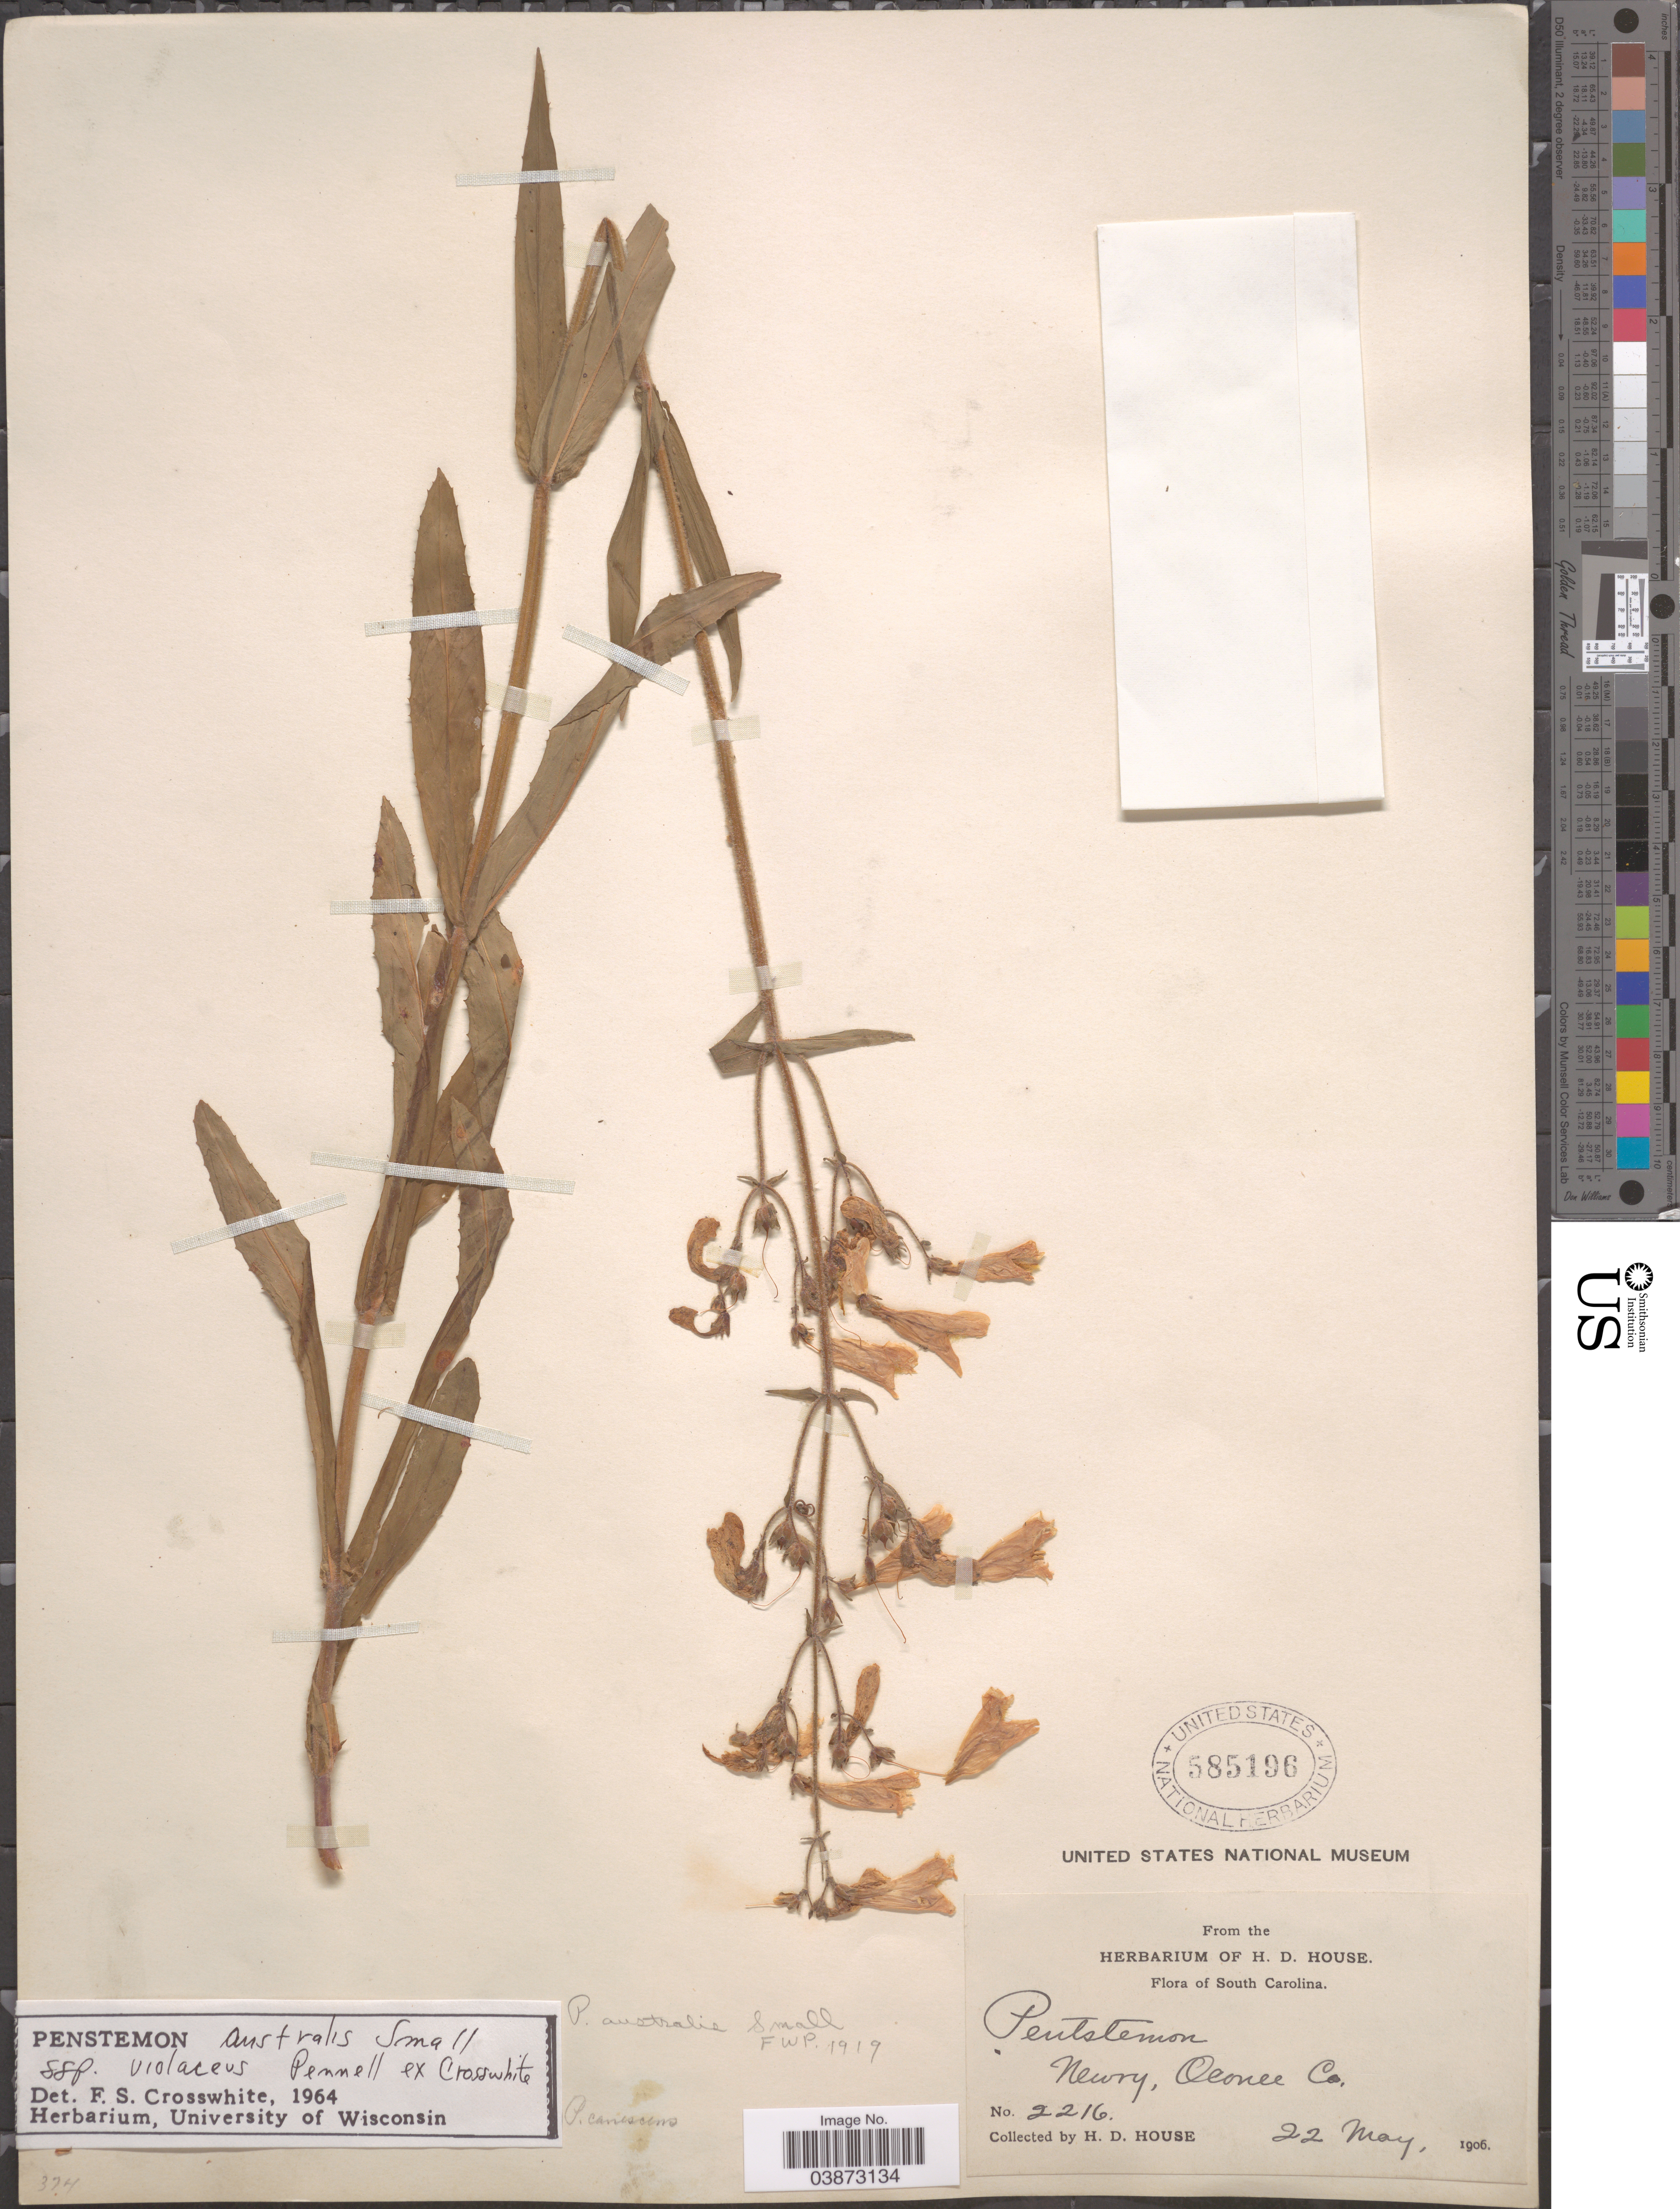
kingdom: Plantae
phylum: Tracheophyta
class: Magnoliopsida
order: Lamiales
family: Plantaginaceae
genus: Penstemon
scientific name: Penstemon australis subsp. violaceus Pennell ex Crosswh. susp. nov. ined.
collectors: H. D. House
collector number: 2216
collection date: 1906-05-22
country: United States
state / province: South Carolina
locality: Newry, Oconee Co.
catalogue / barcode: US 585196